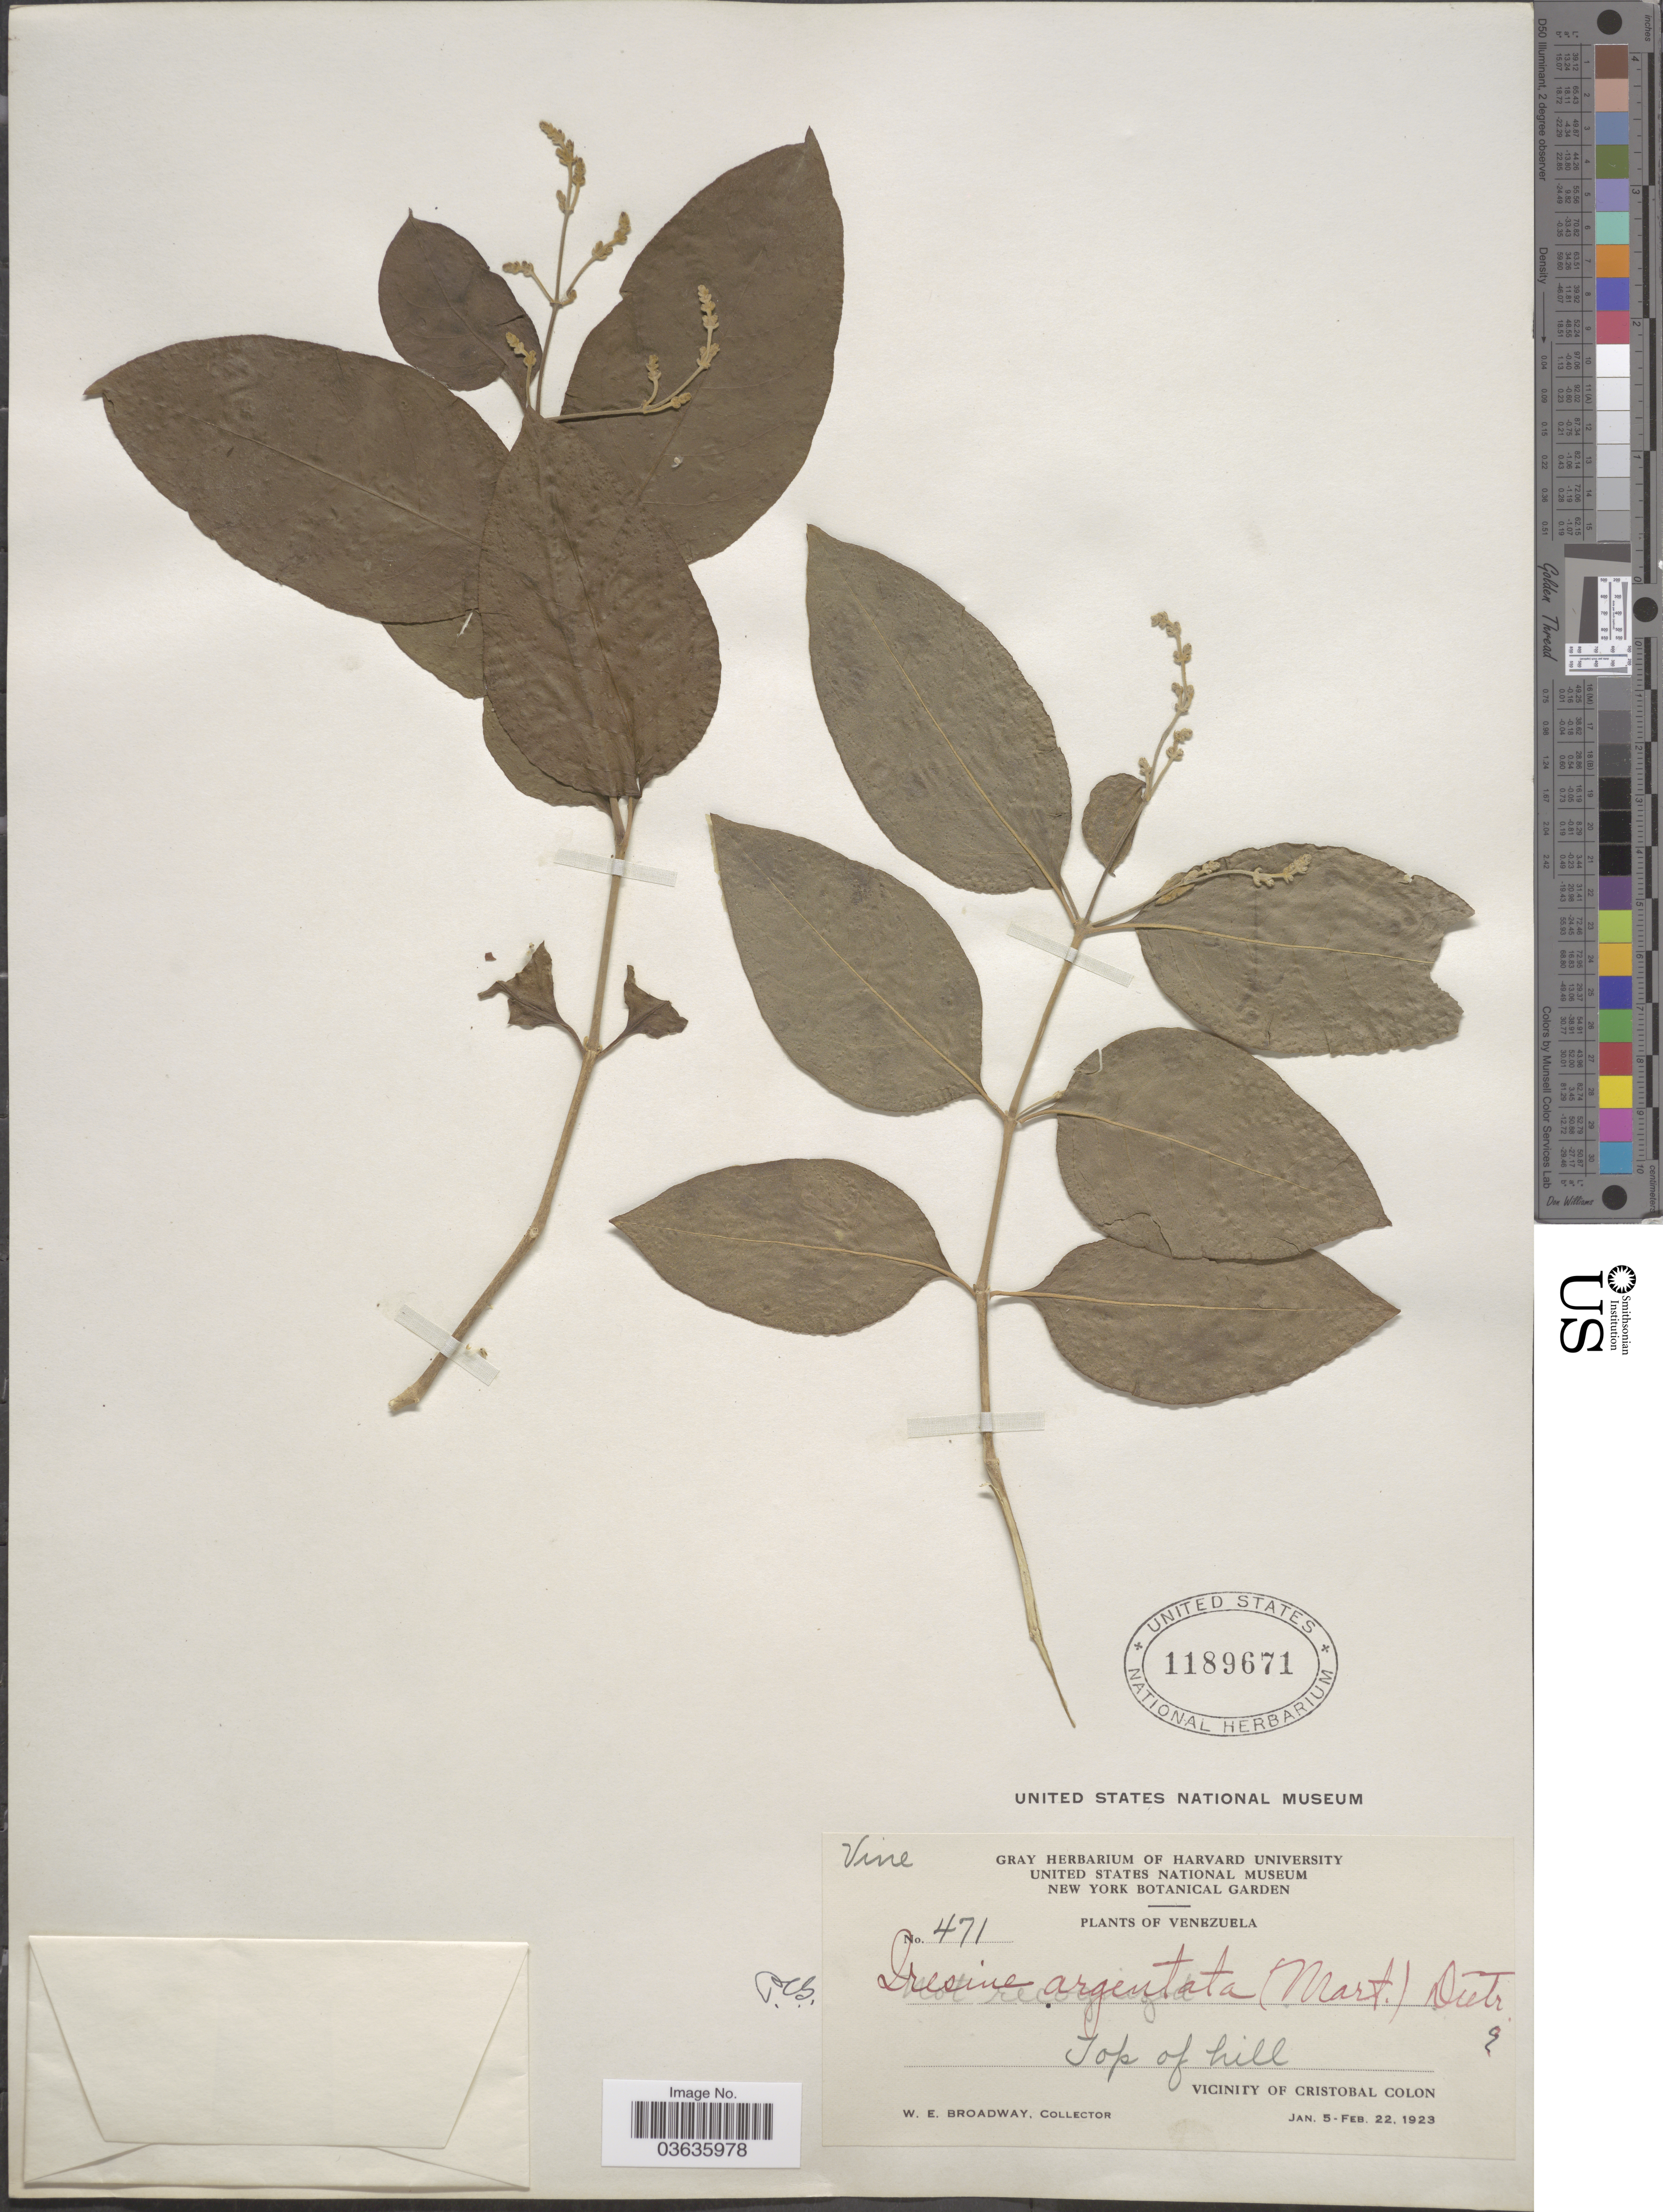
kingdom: Plantae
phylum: Tracheophyta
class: Magnoliopsida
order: Caryophyllales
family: Amaranthaceae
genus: Pedersenia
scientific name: Pedersenia argentata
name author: (Mart.) Holub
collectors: W. E. Broadway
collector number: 471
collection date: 1923-01-05/1923-02-22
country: Venezuela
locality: Top of hill. Vicinity of Cristobal Colon.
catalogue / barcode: US 1189671